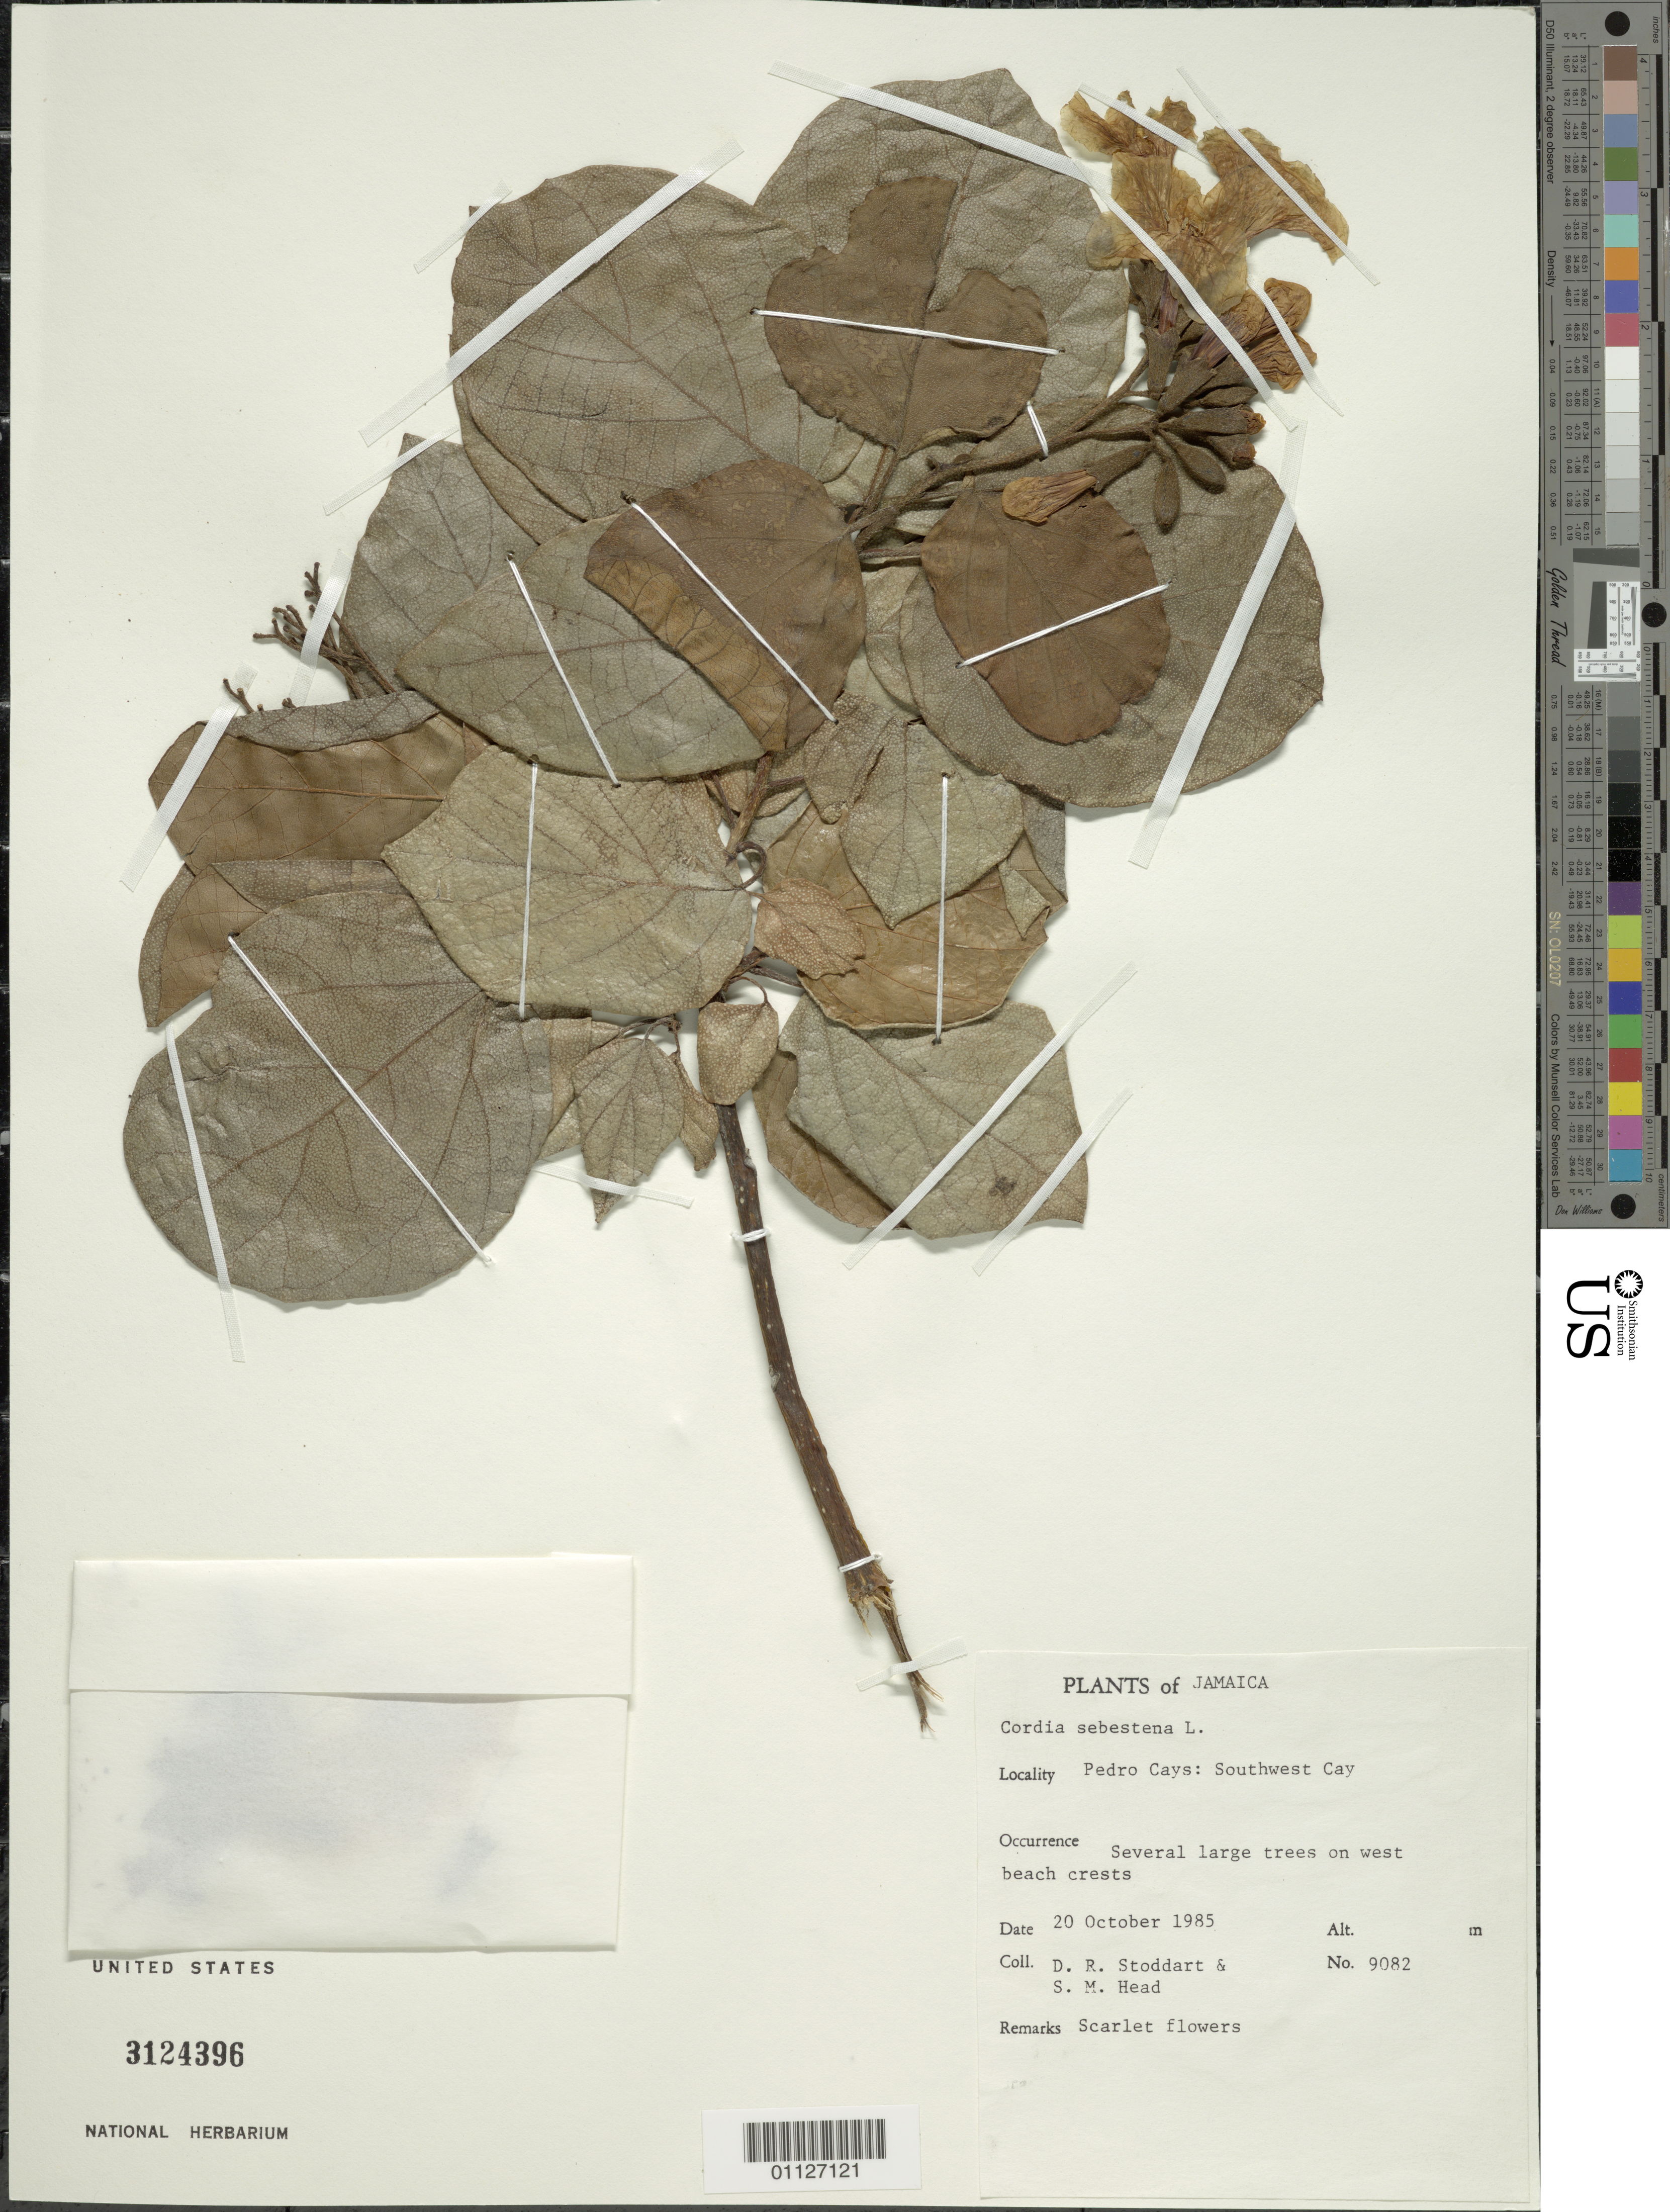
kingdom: Plantae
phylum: Tracheophyta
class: Magnoliopsida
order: Boraginales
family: Cordiaceae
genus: Cordia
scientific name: Cordia sebestena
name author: L.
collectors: D. R. Stoddart & S. Head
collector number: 9082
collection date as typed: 20 Oct 1985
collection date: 1985-10-20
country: Jamaica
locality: Pedro Cays: Southwest Cay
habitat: several large trees on W beach crests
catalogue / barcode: US 3124396